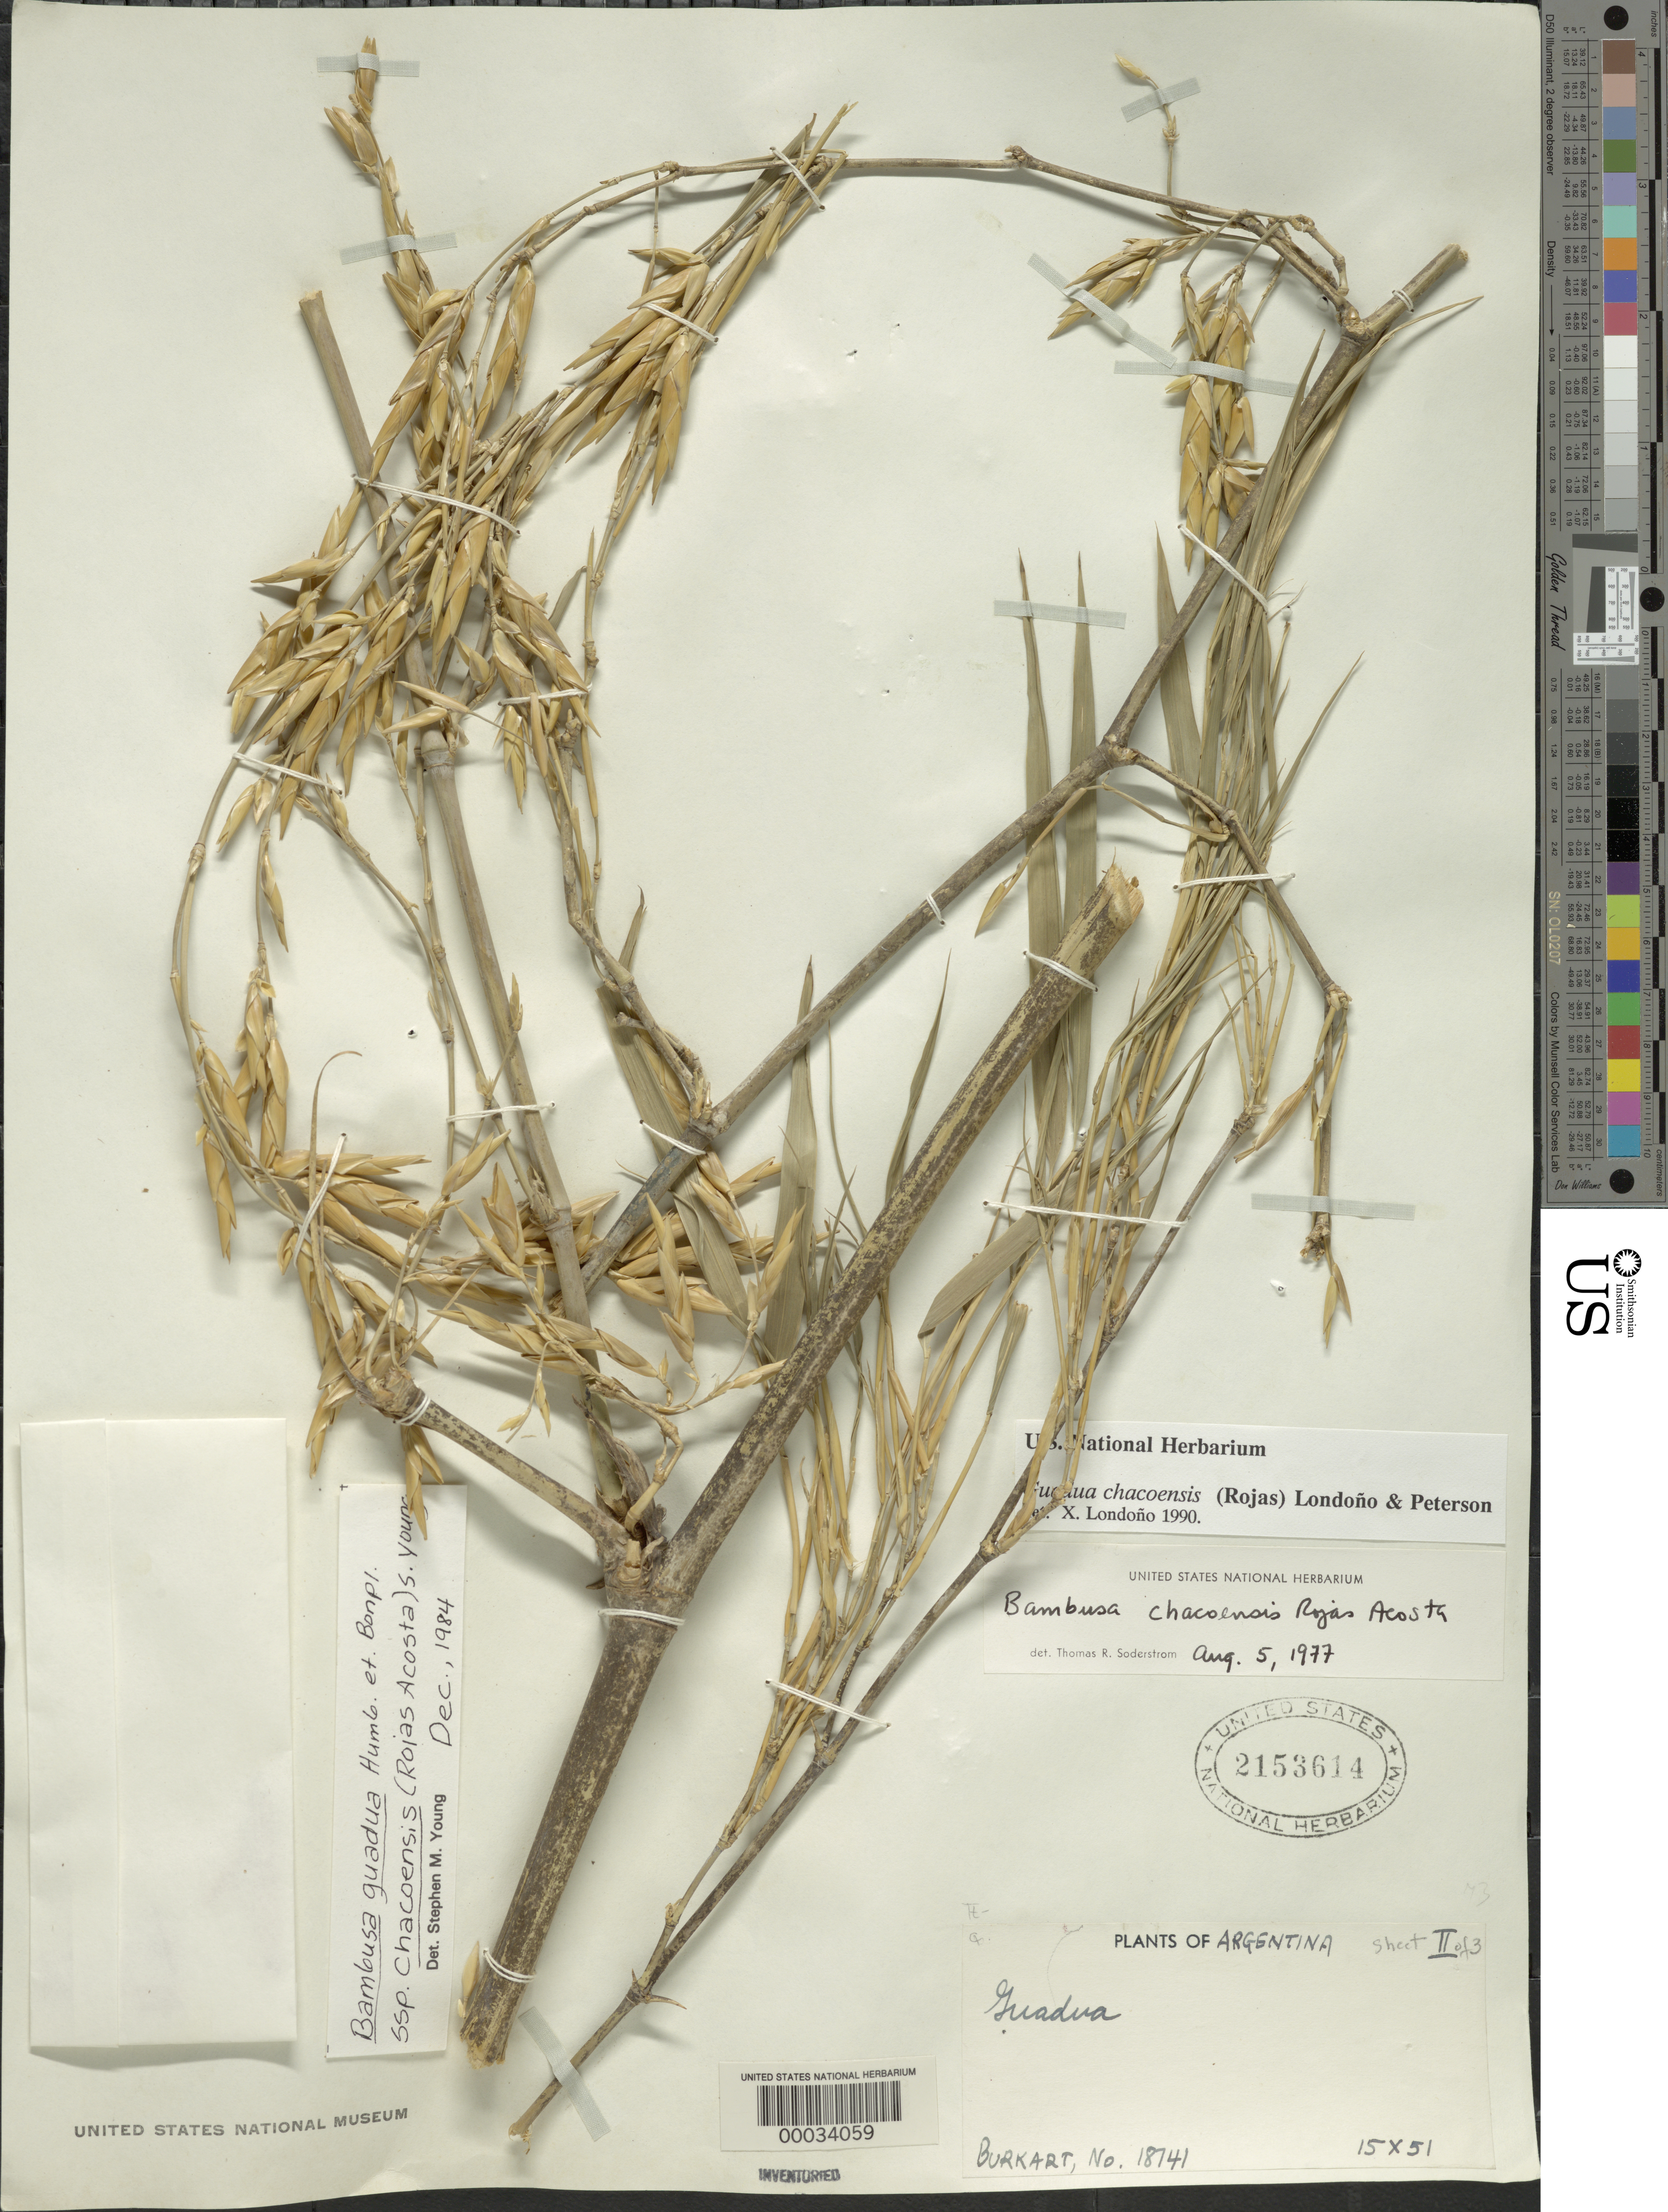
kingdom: Plantae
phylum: Tracheophyta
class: Liliopsida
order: Poales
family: Poaceae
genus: Guadua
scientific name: Guadua chacoensis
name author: (Rojas) Londoño & P.M. Peterson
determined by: Londoño, X., (TULV), Jardin Botanico "Juan Maria Cespedes"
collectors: A. E. Burkart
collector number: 18741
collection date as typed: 15 Oct 1951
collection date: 1951-10-15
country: Paraguay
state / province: Caaguazú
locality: Between coronel oriedo and colonia independencia, banks of arroyo tebicuary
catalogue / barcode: US 2153614